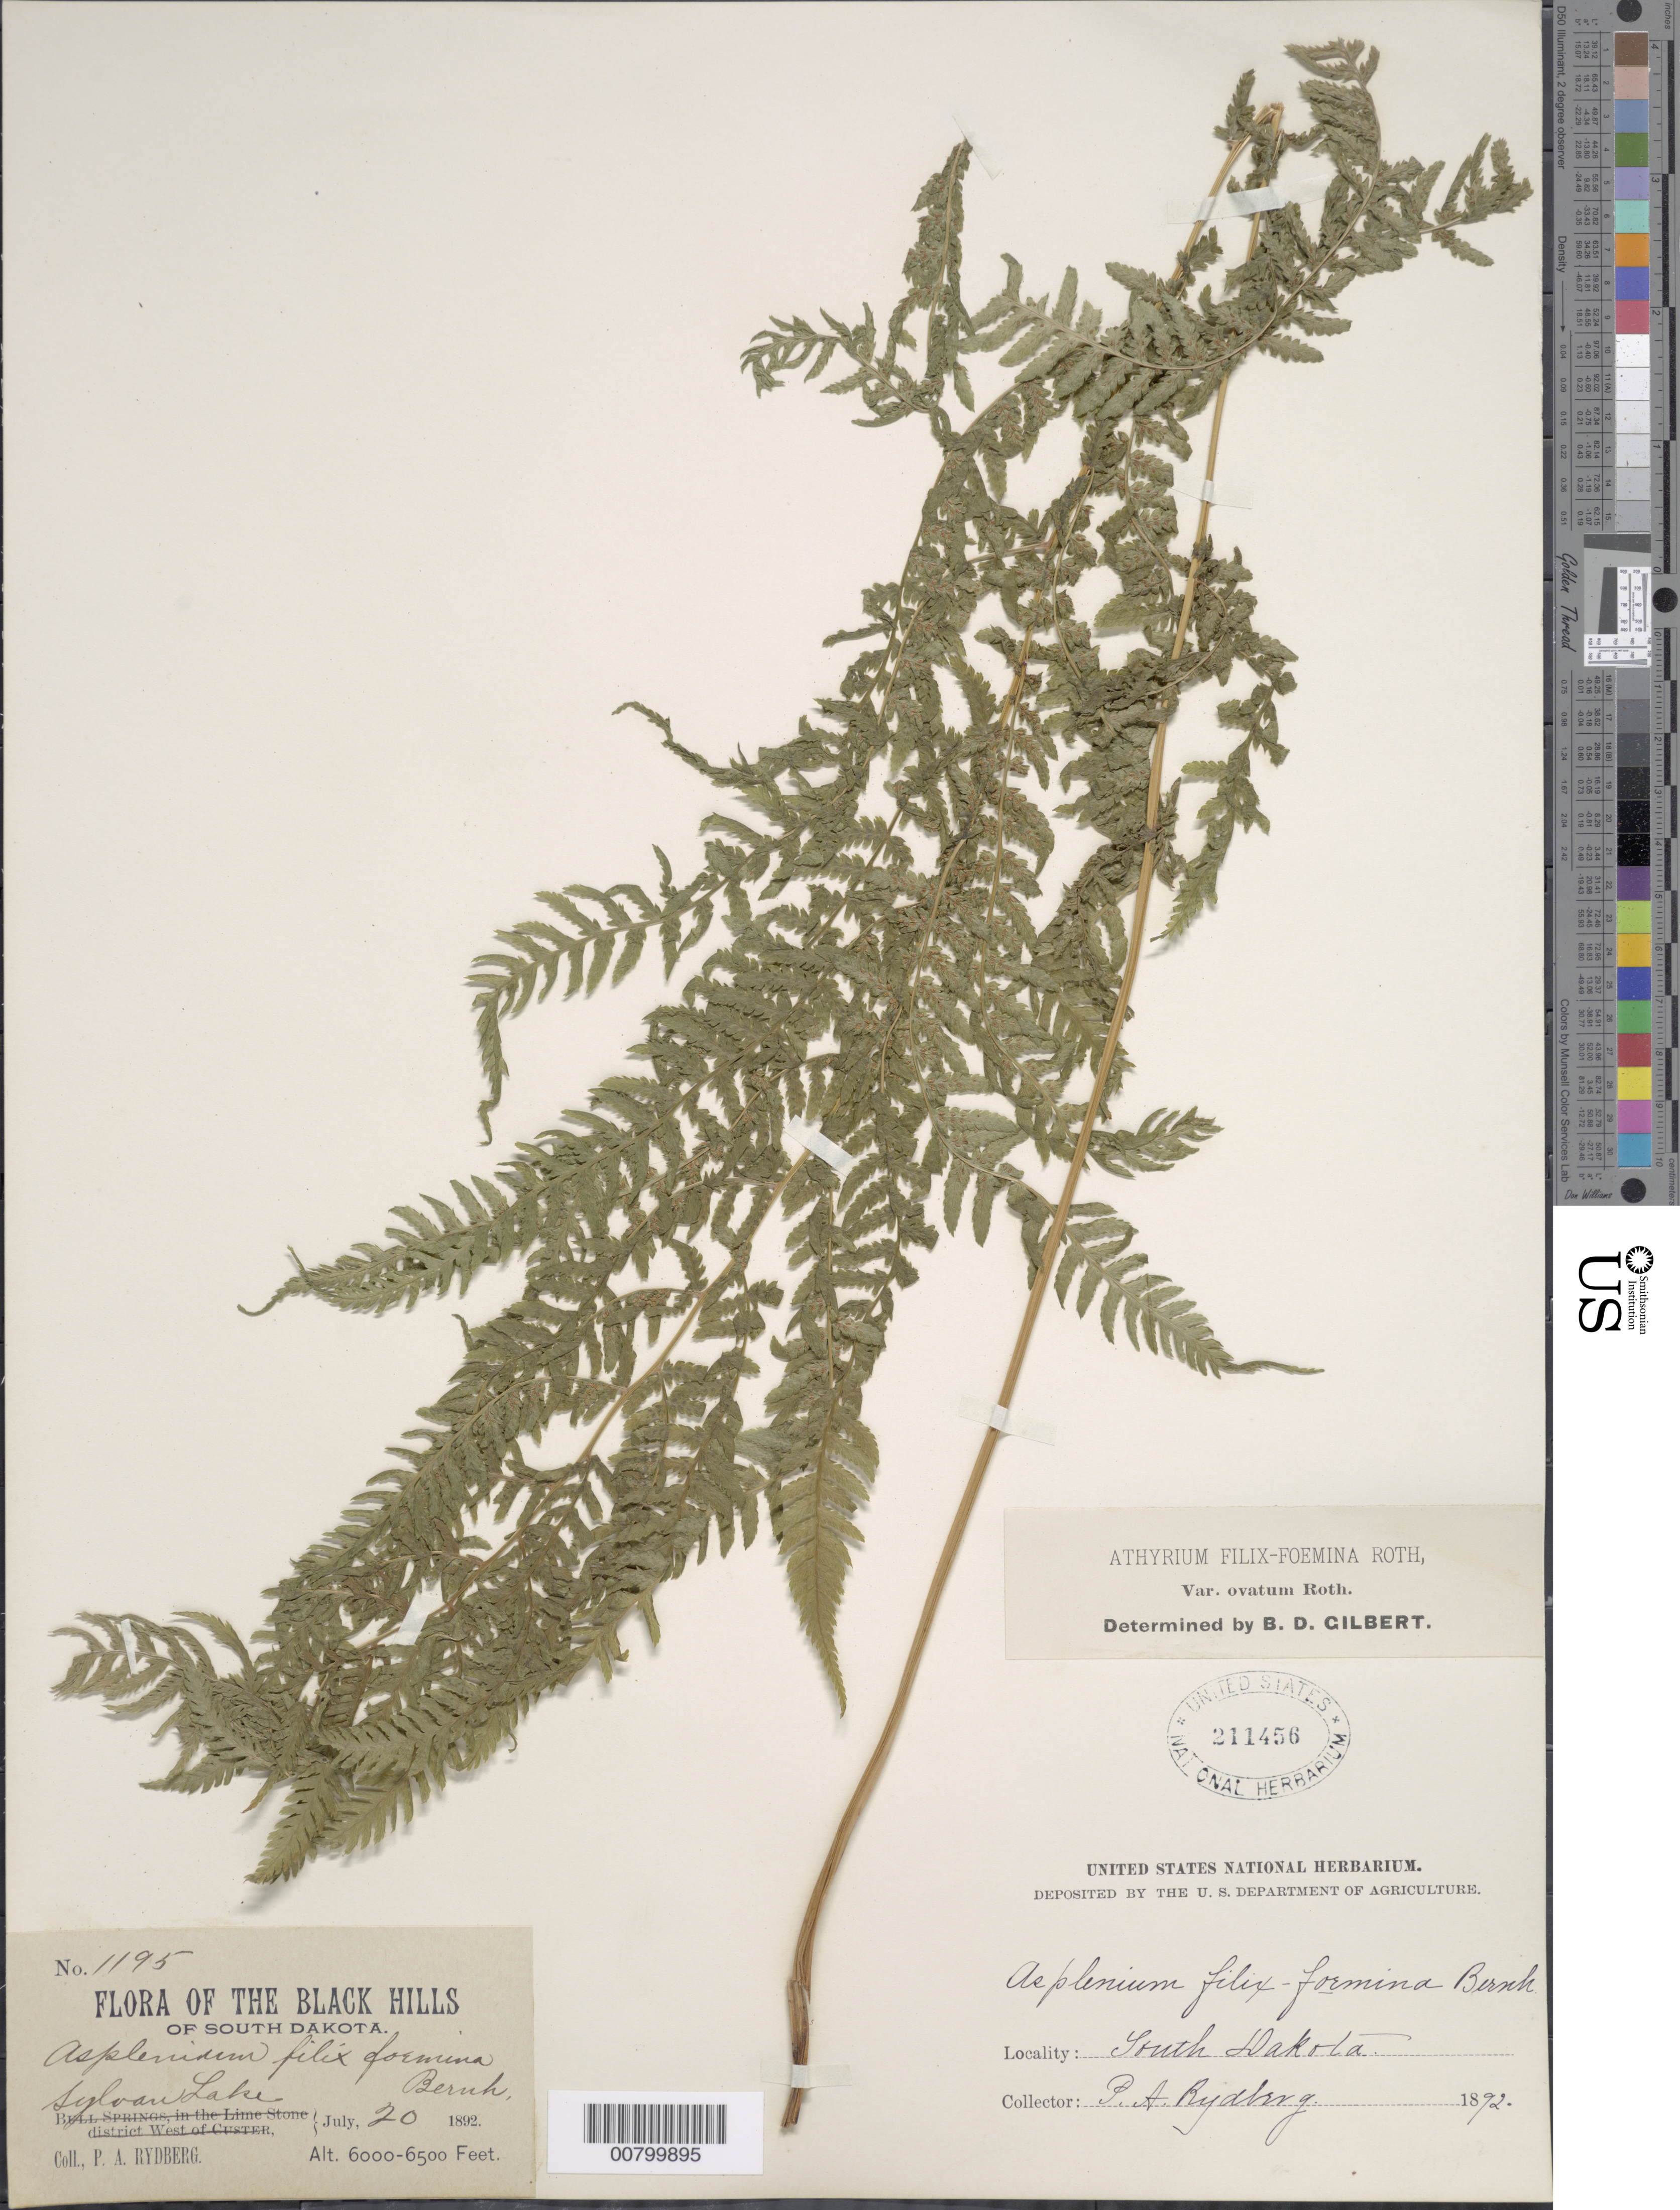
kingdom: Plantae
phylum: Tracheophyta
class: Polypodiopsida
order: Polypodiales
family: Athyriaceae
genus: Athyrium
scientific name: Athyrium filix-femina subsp. angustatum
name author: (Willd.) R.T. Clausen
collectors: P. A. Rydberg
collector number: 1195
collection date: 1892-07-20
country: United States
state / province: South Dakota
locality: The Black Hills, Sylvan Lake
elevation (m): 1829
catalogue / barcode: US 211456